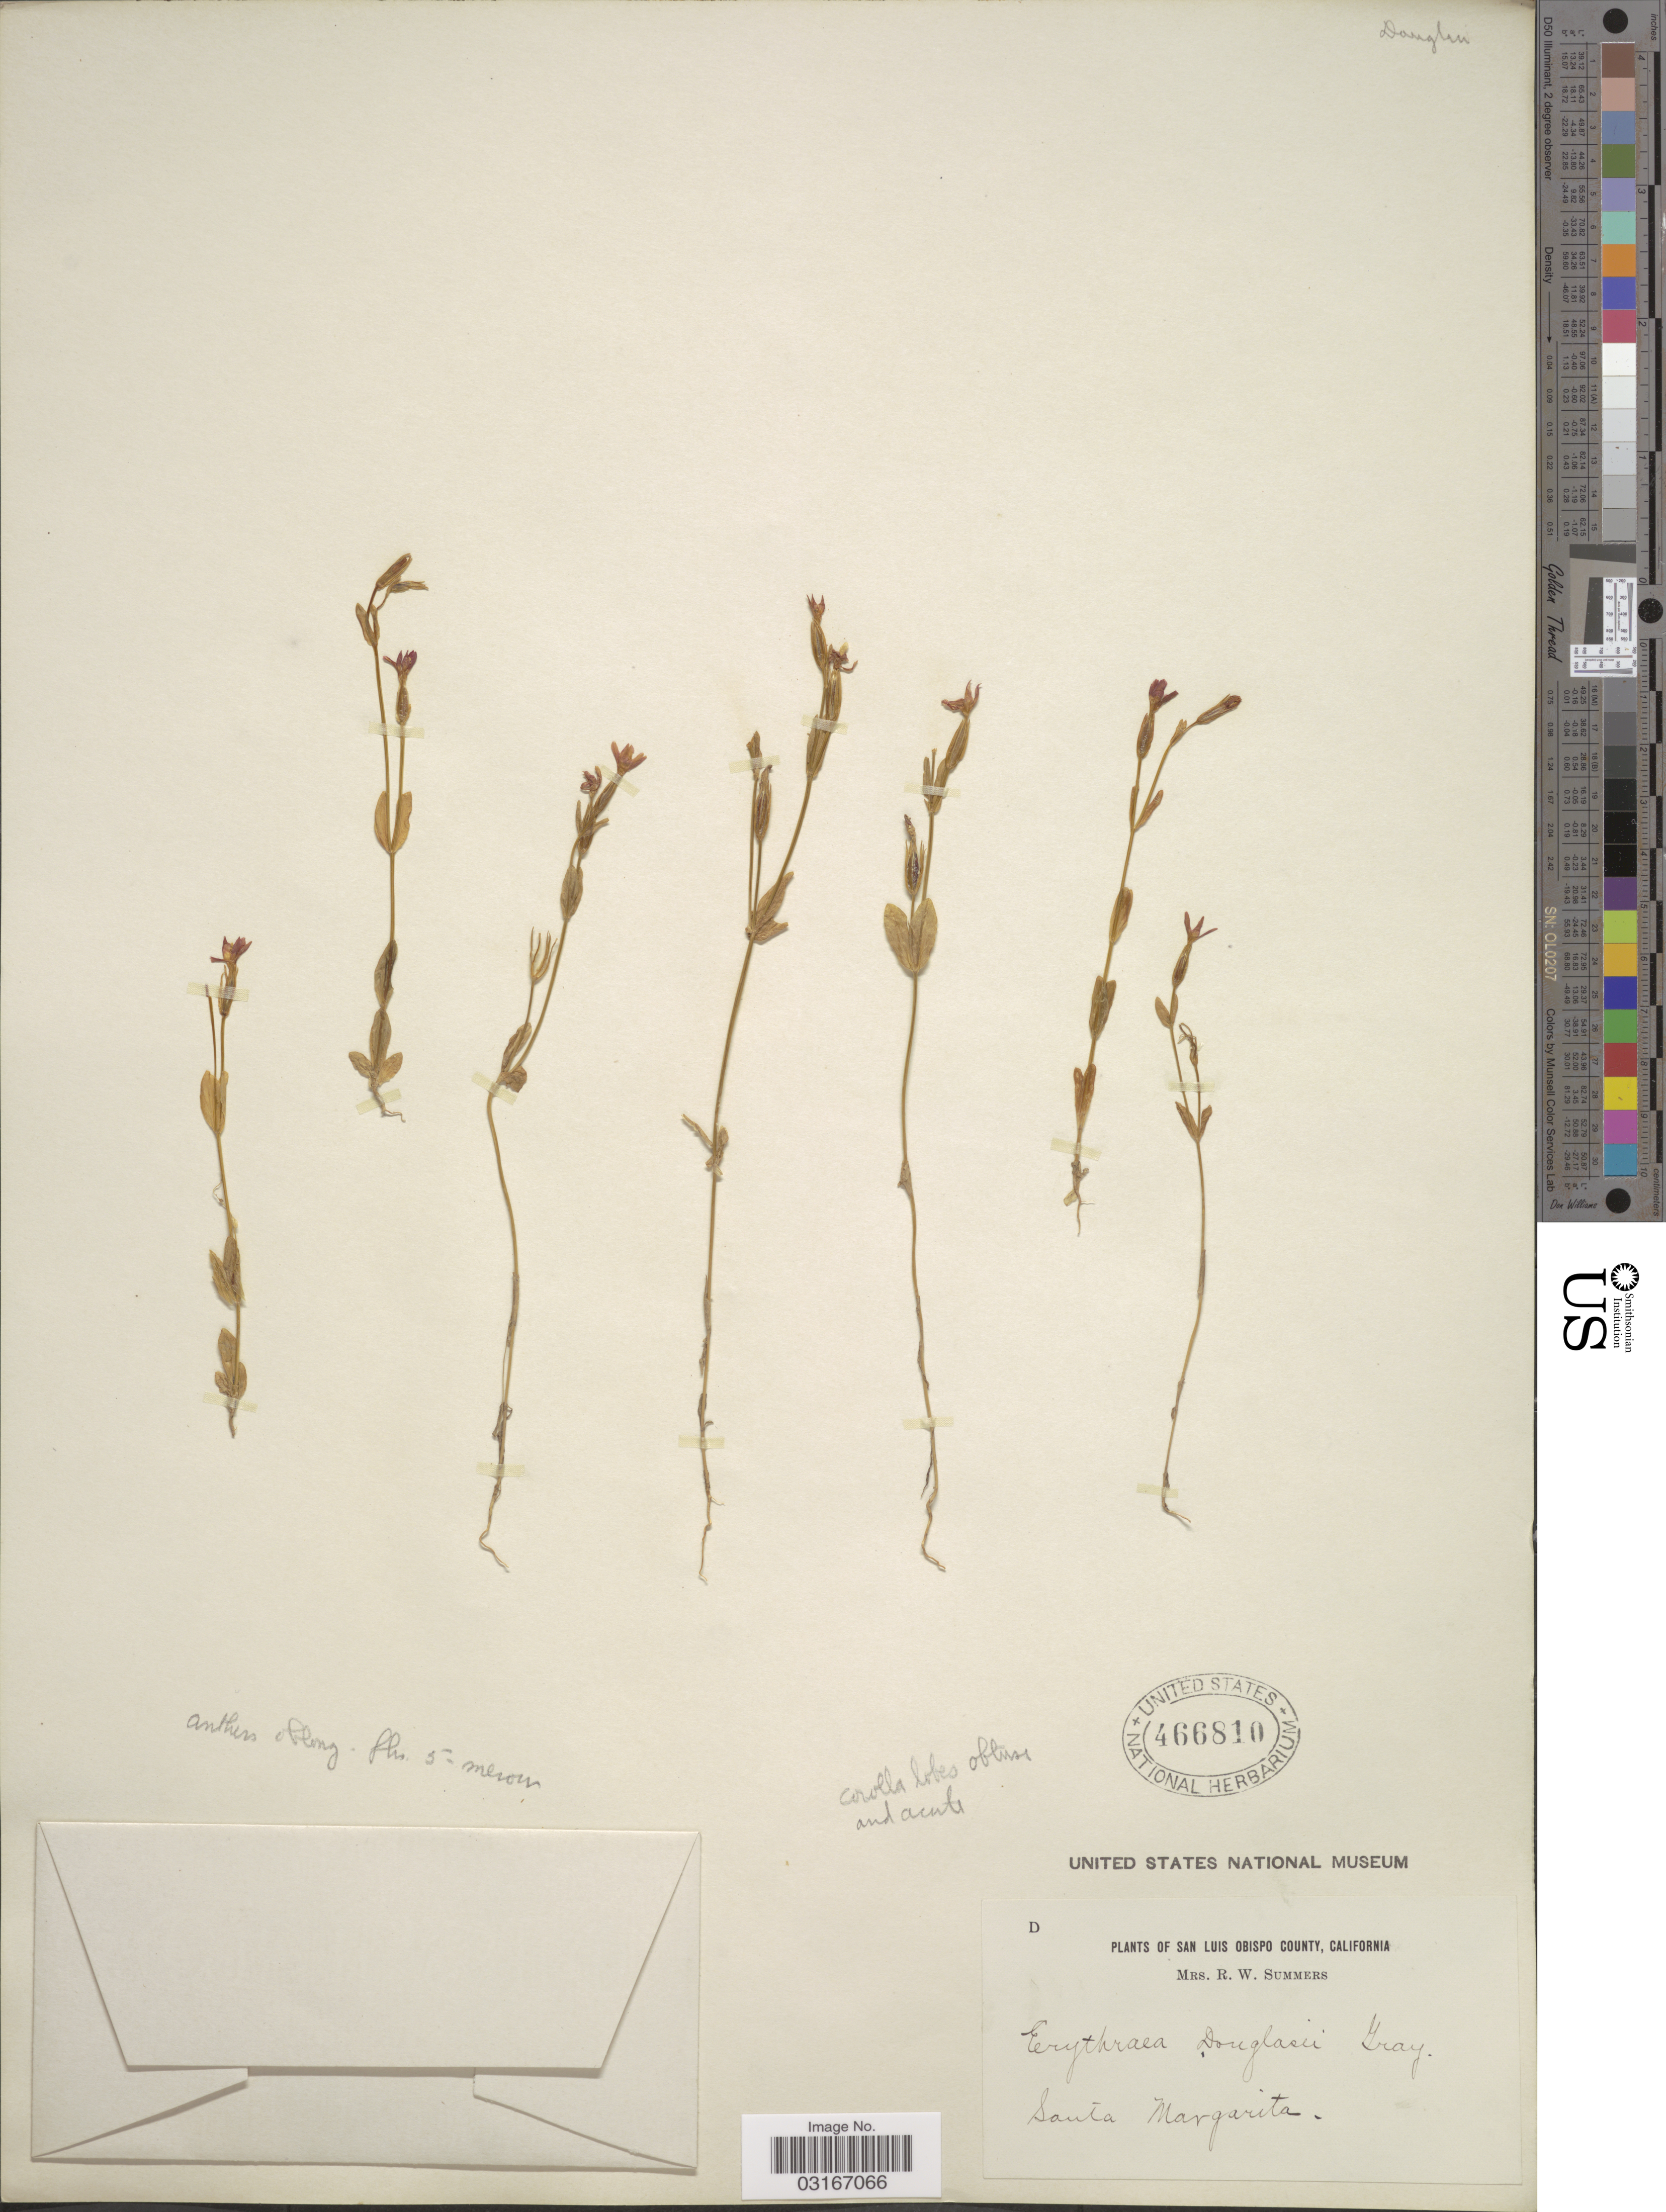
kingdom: Plantae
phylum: Tracheophyta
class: Magnoliopsida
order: Gentianales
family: Gentianaceae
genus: Centaurium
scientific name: Centaurium exaltatum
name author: (Griseb.) W. Wight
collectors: R. Summers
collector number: D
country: United States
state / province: California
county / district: San Luis Obispo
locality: San Luis Obispo County, Santa Margarita.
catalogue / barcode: US 466810